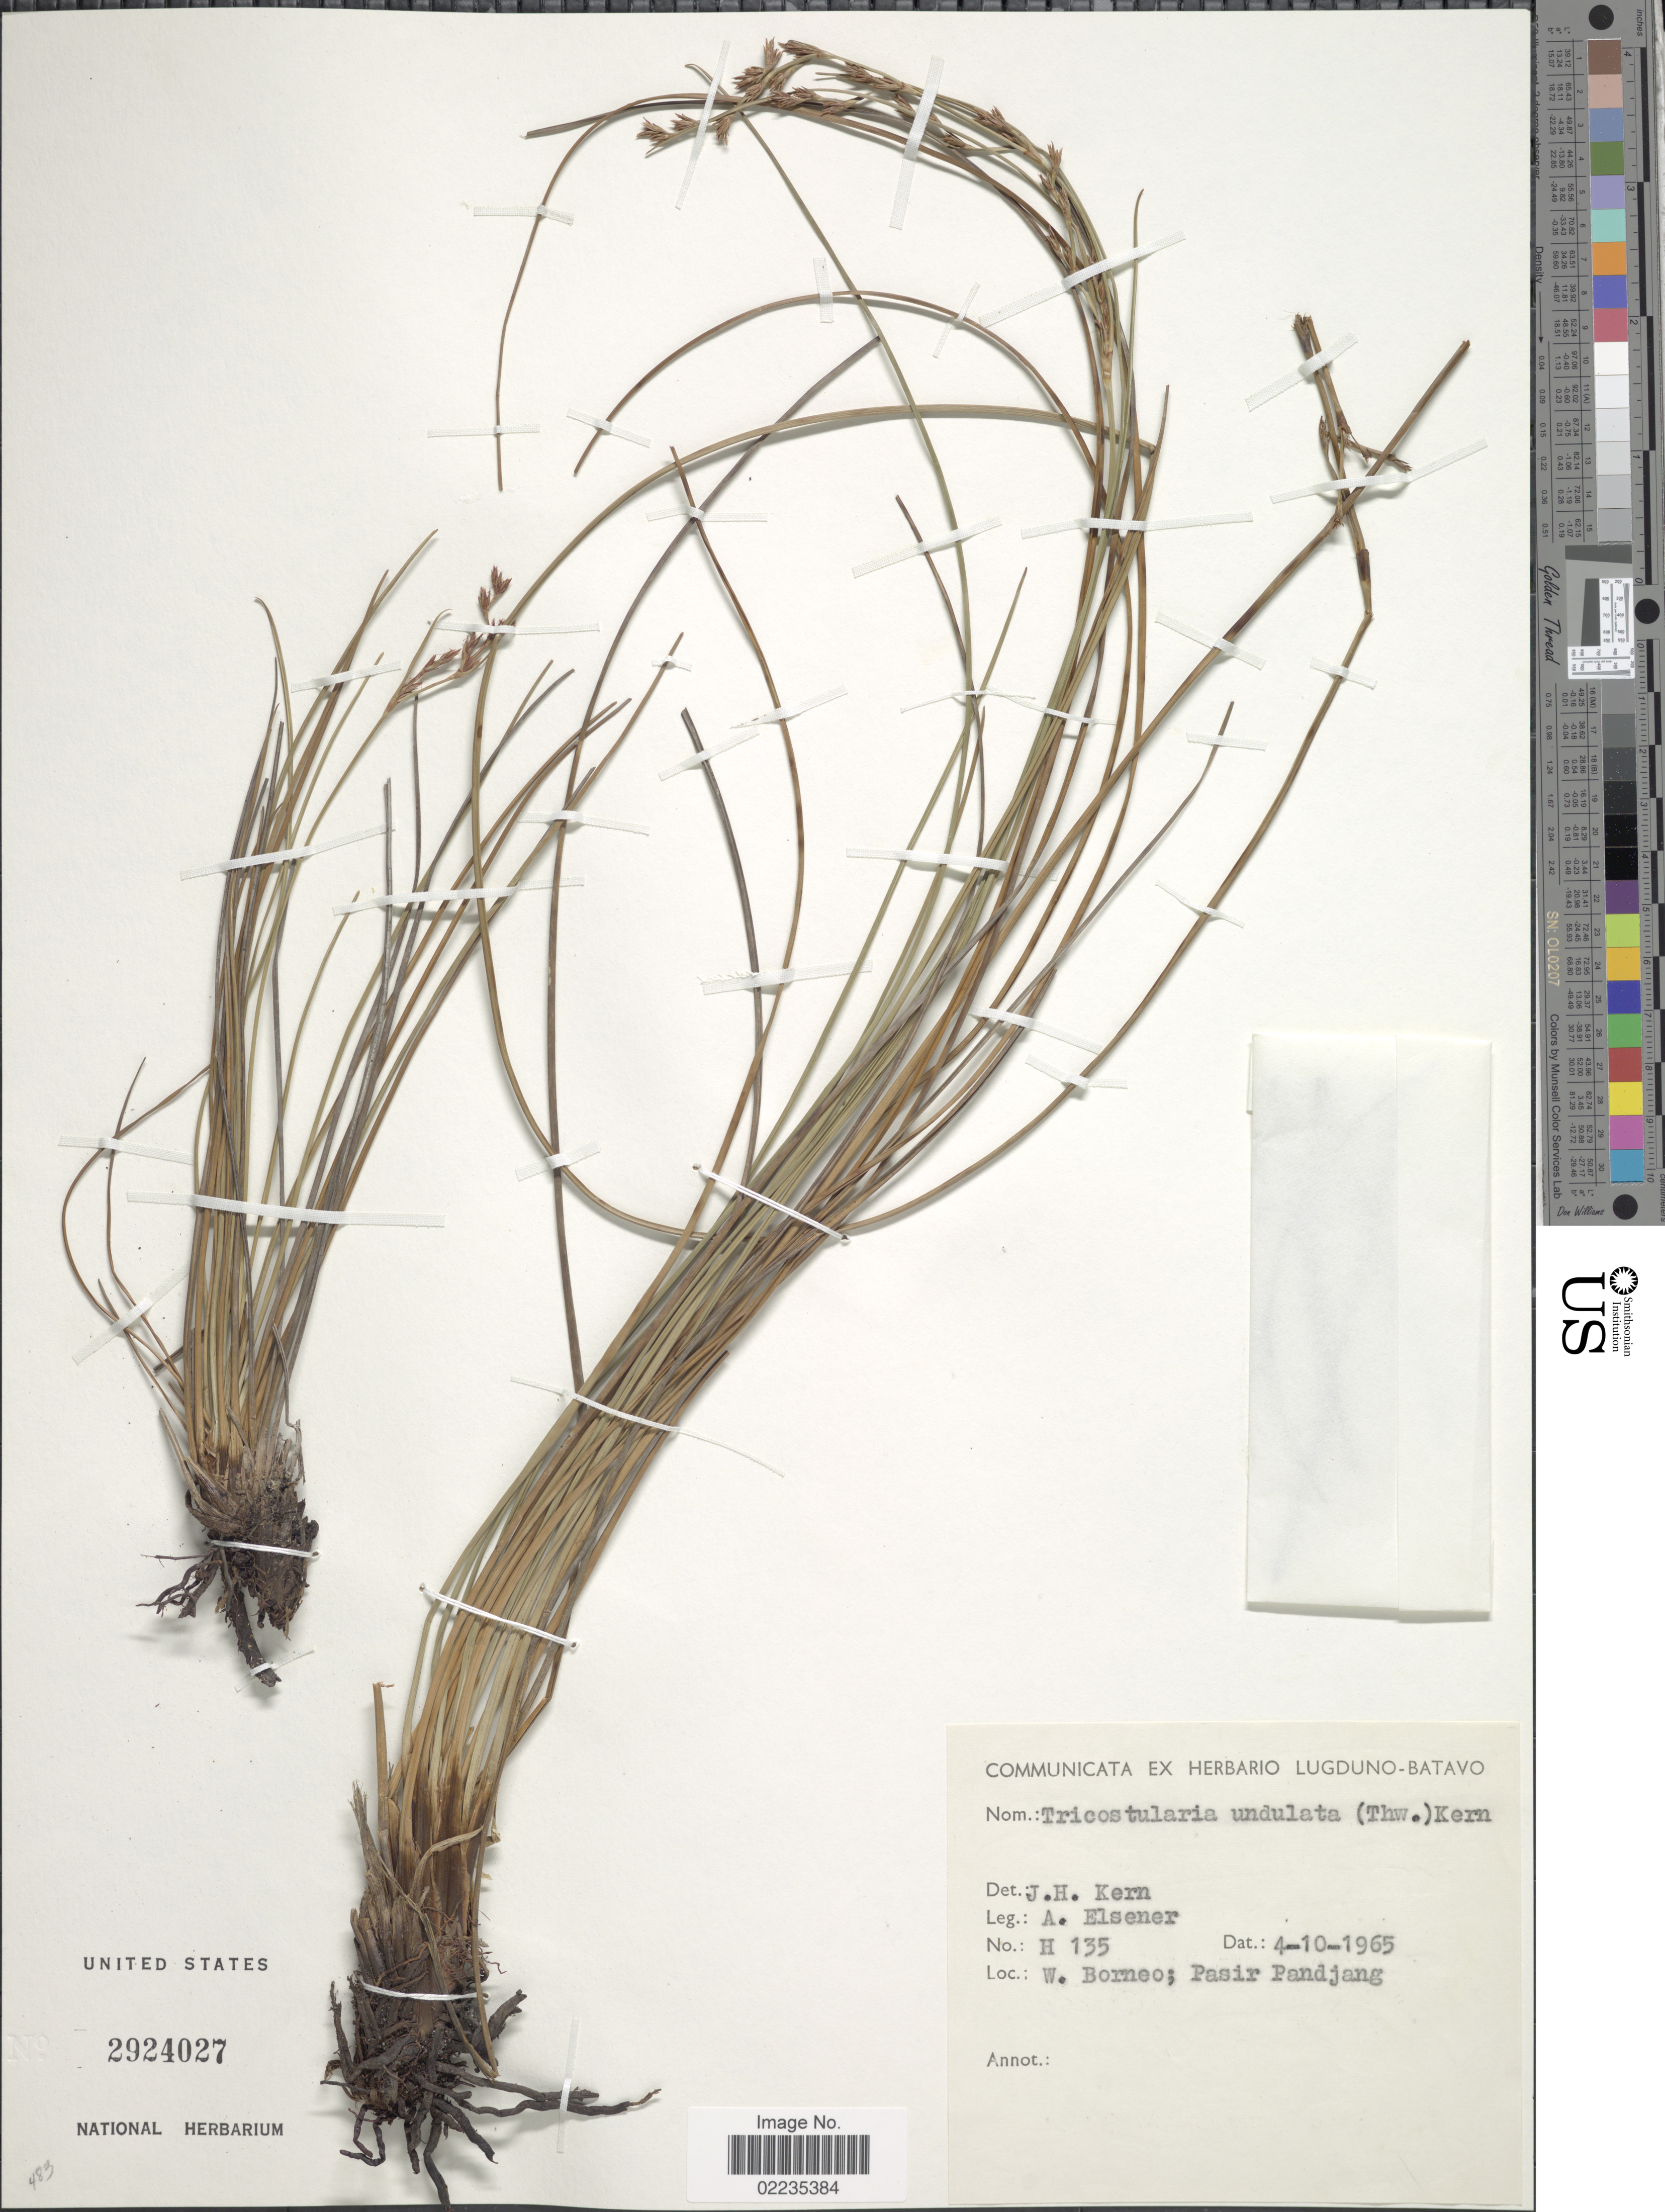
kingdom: Plantae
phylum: Tracheophyta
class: Liliopsida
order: Poales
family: Cyperaceae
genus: Anthelepis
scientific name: Anthelepis undulata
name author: (Thwaites) R.L. Barrett et al.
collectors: A. Elsener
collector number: H 135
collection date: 1965-10-04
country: Indonesia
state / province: Kalimantan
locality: W. Borneo, Pasir Pandjang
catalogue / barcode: US 2924027